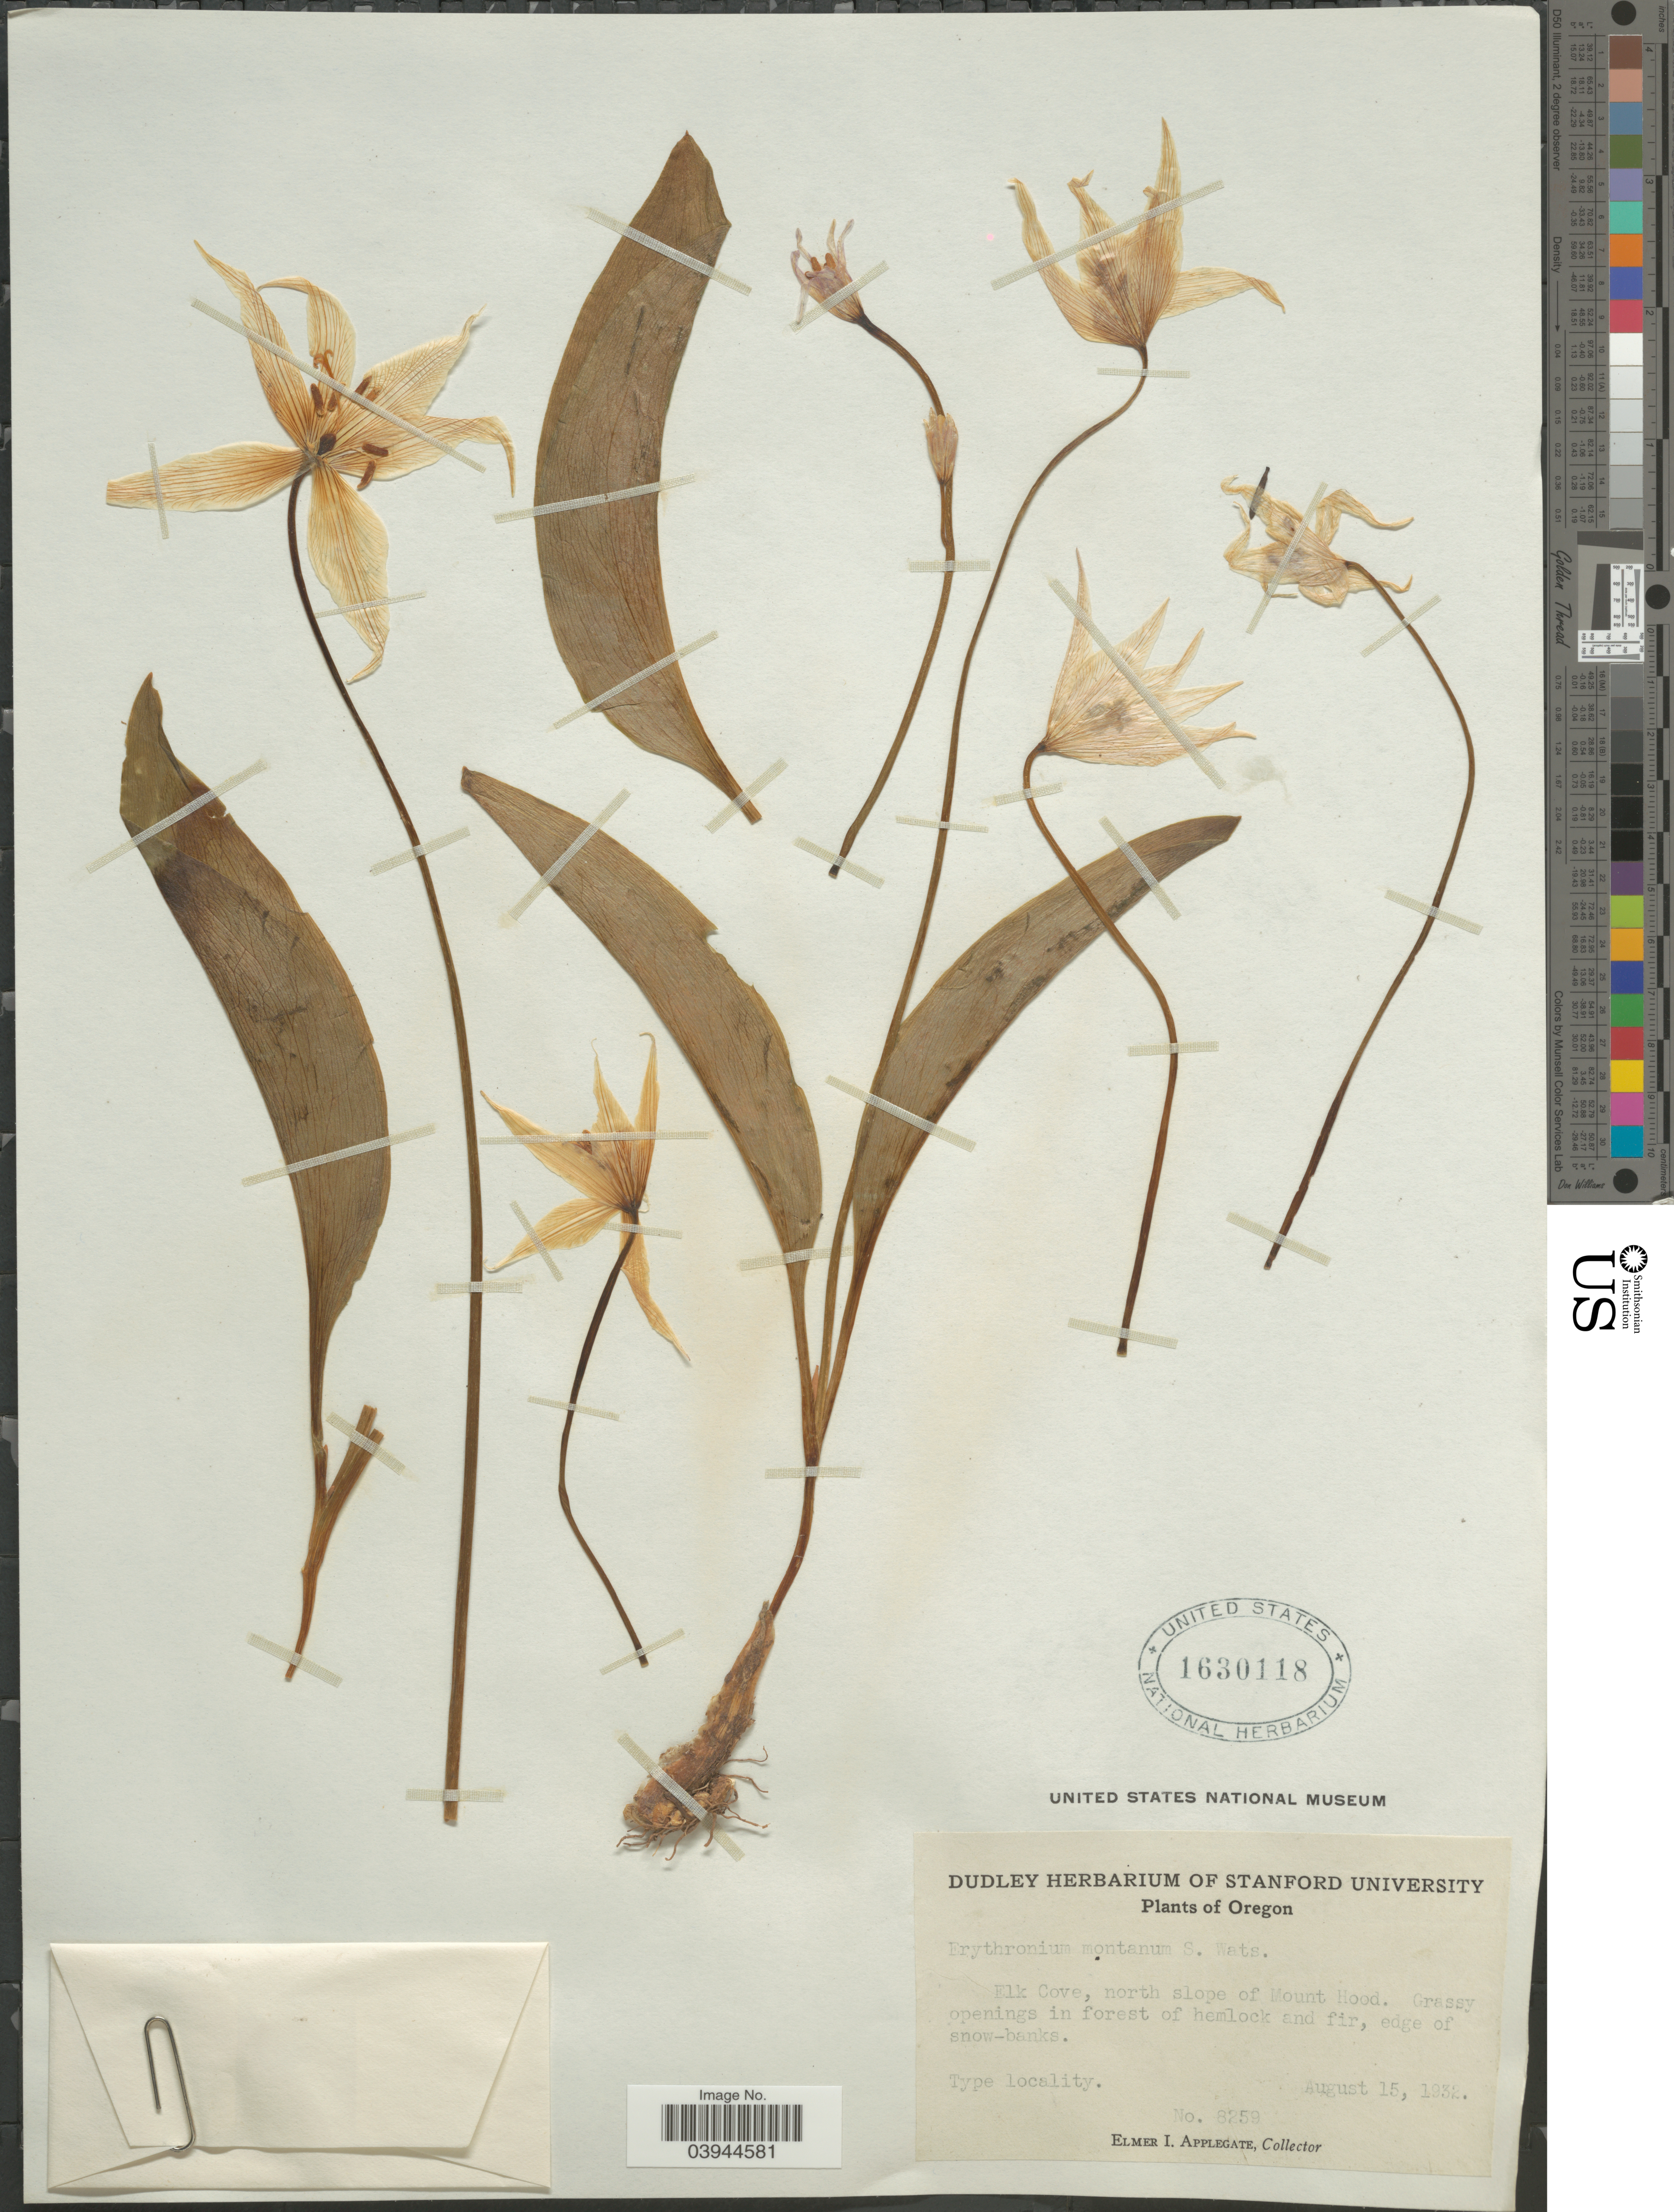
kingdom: Plantae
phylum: Tracheophyta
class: Liliopsida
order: Liliales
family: Liliaceae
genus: Erythronium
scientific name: Erythronium montanum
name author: S. Watson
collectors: E. I. Applegate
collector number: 8259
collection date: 1932-08-15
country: United States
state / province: Oregon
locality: Elk Cove, north slope of Mount Hood.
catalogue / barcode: US 1630118